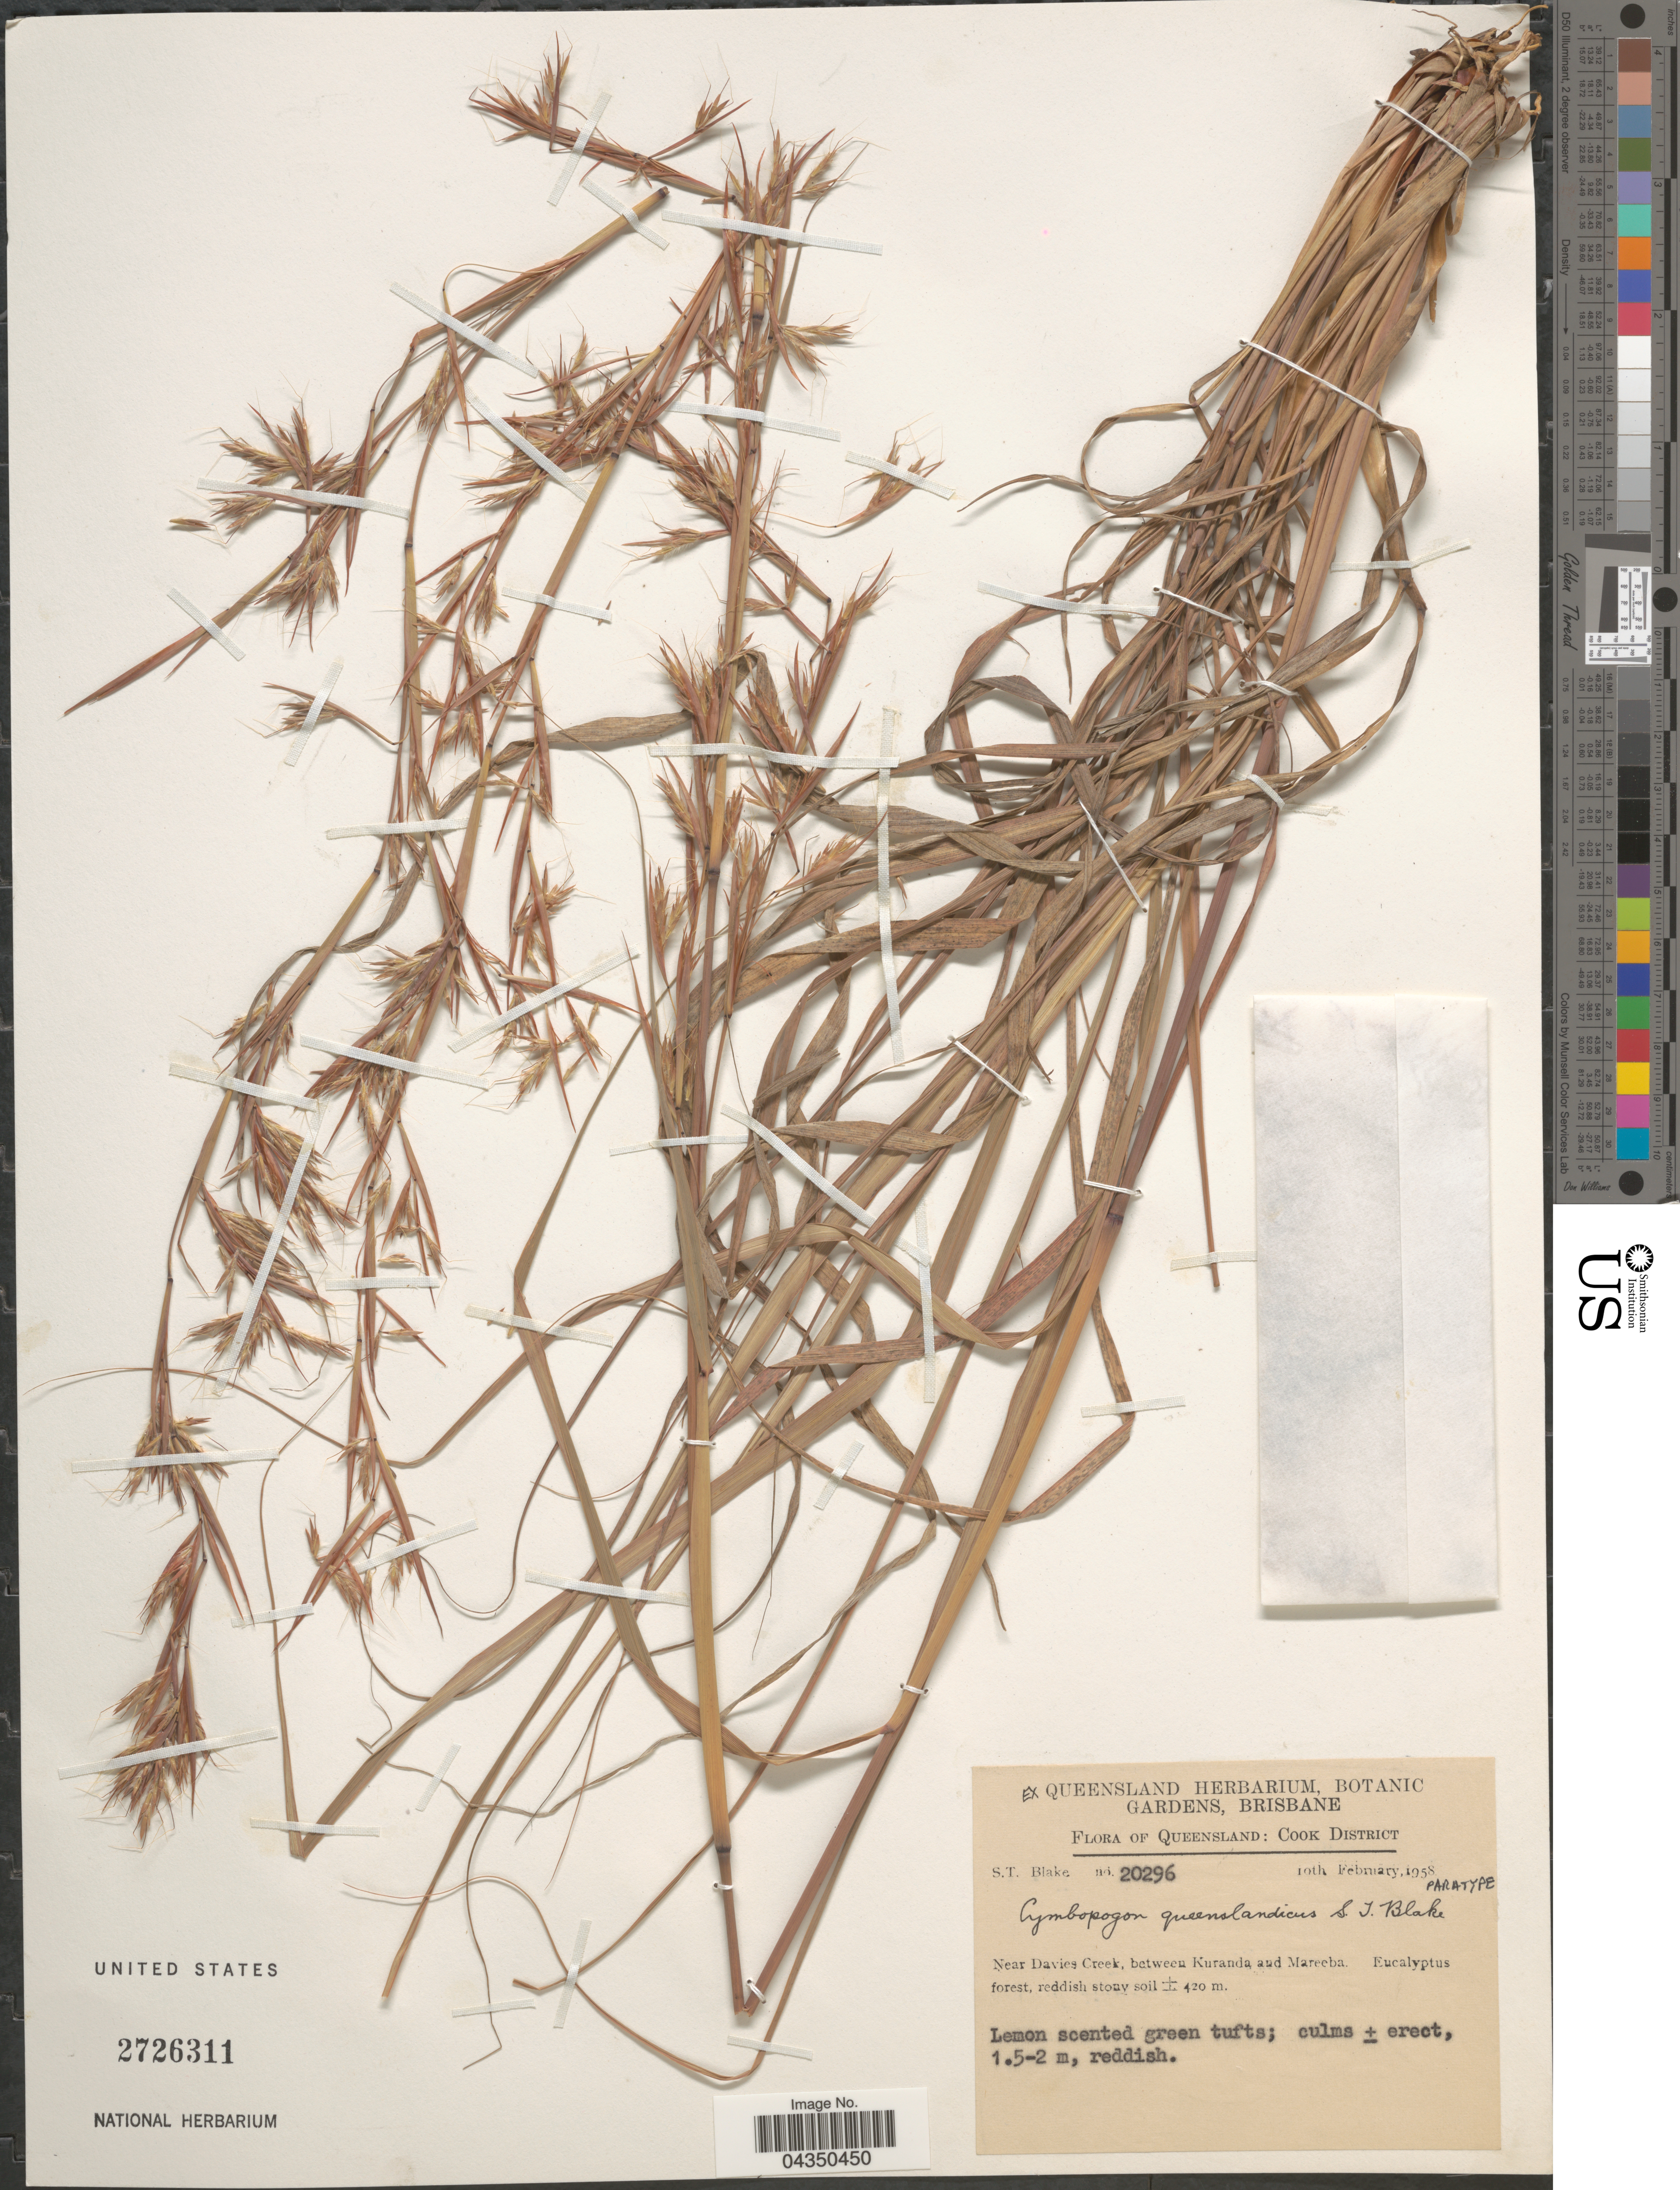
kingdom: Plantae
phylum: Tracheophyta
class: Liliopsida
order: Poales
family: Poaceae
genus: Cymbopogon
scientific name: Cymbopogon queenslandicus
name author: S.T. Blake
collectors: S. T. Blake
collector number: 20296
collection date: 1958-02-10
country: Australia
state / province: Queensland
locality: Cook District. Near Davies Creek, between Kuranda and Mareeba.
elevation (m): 420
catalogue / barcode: US 2726311